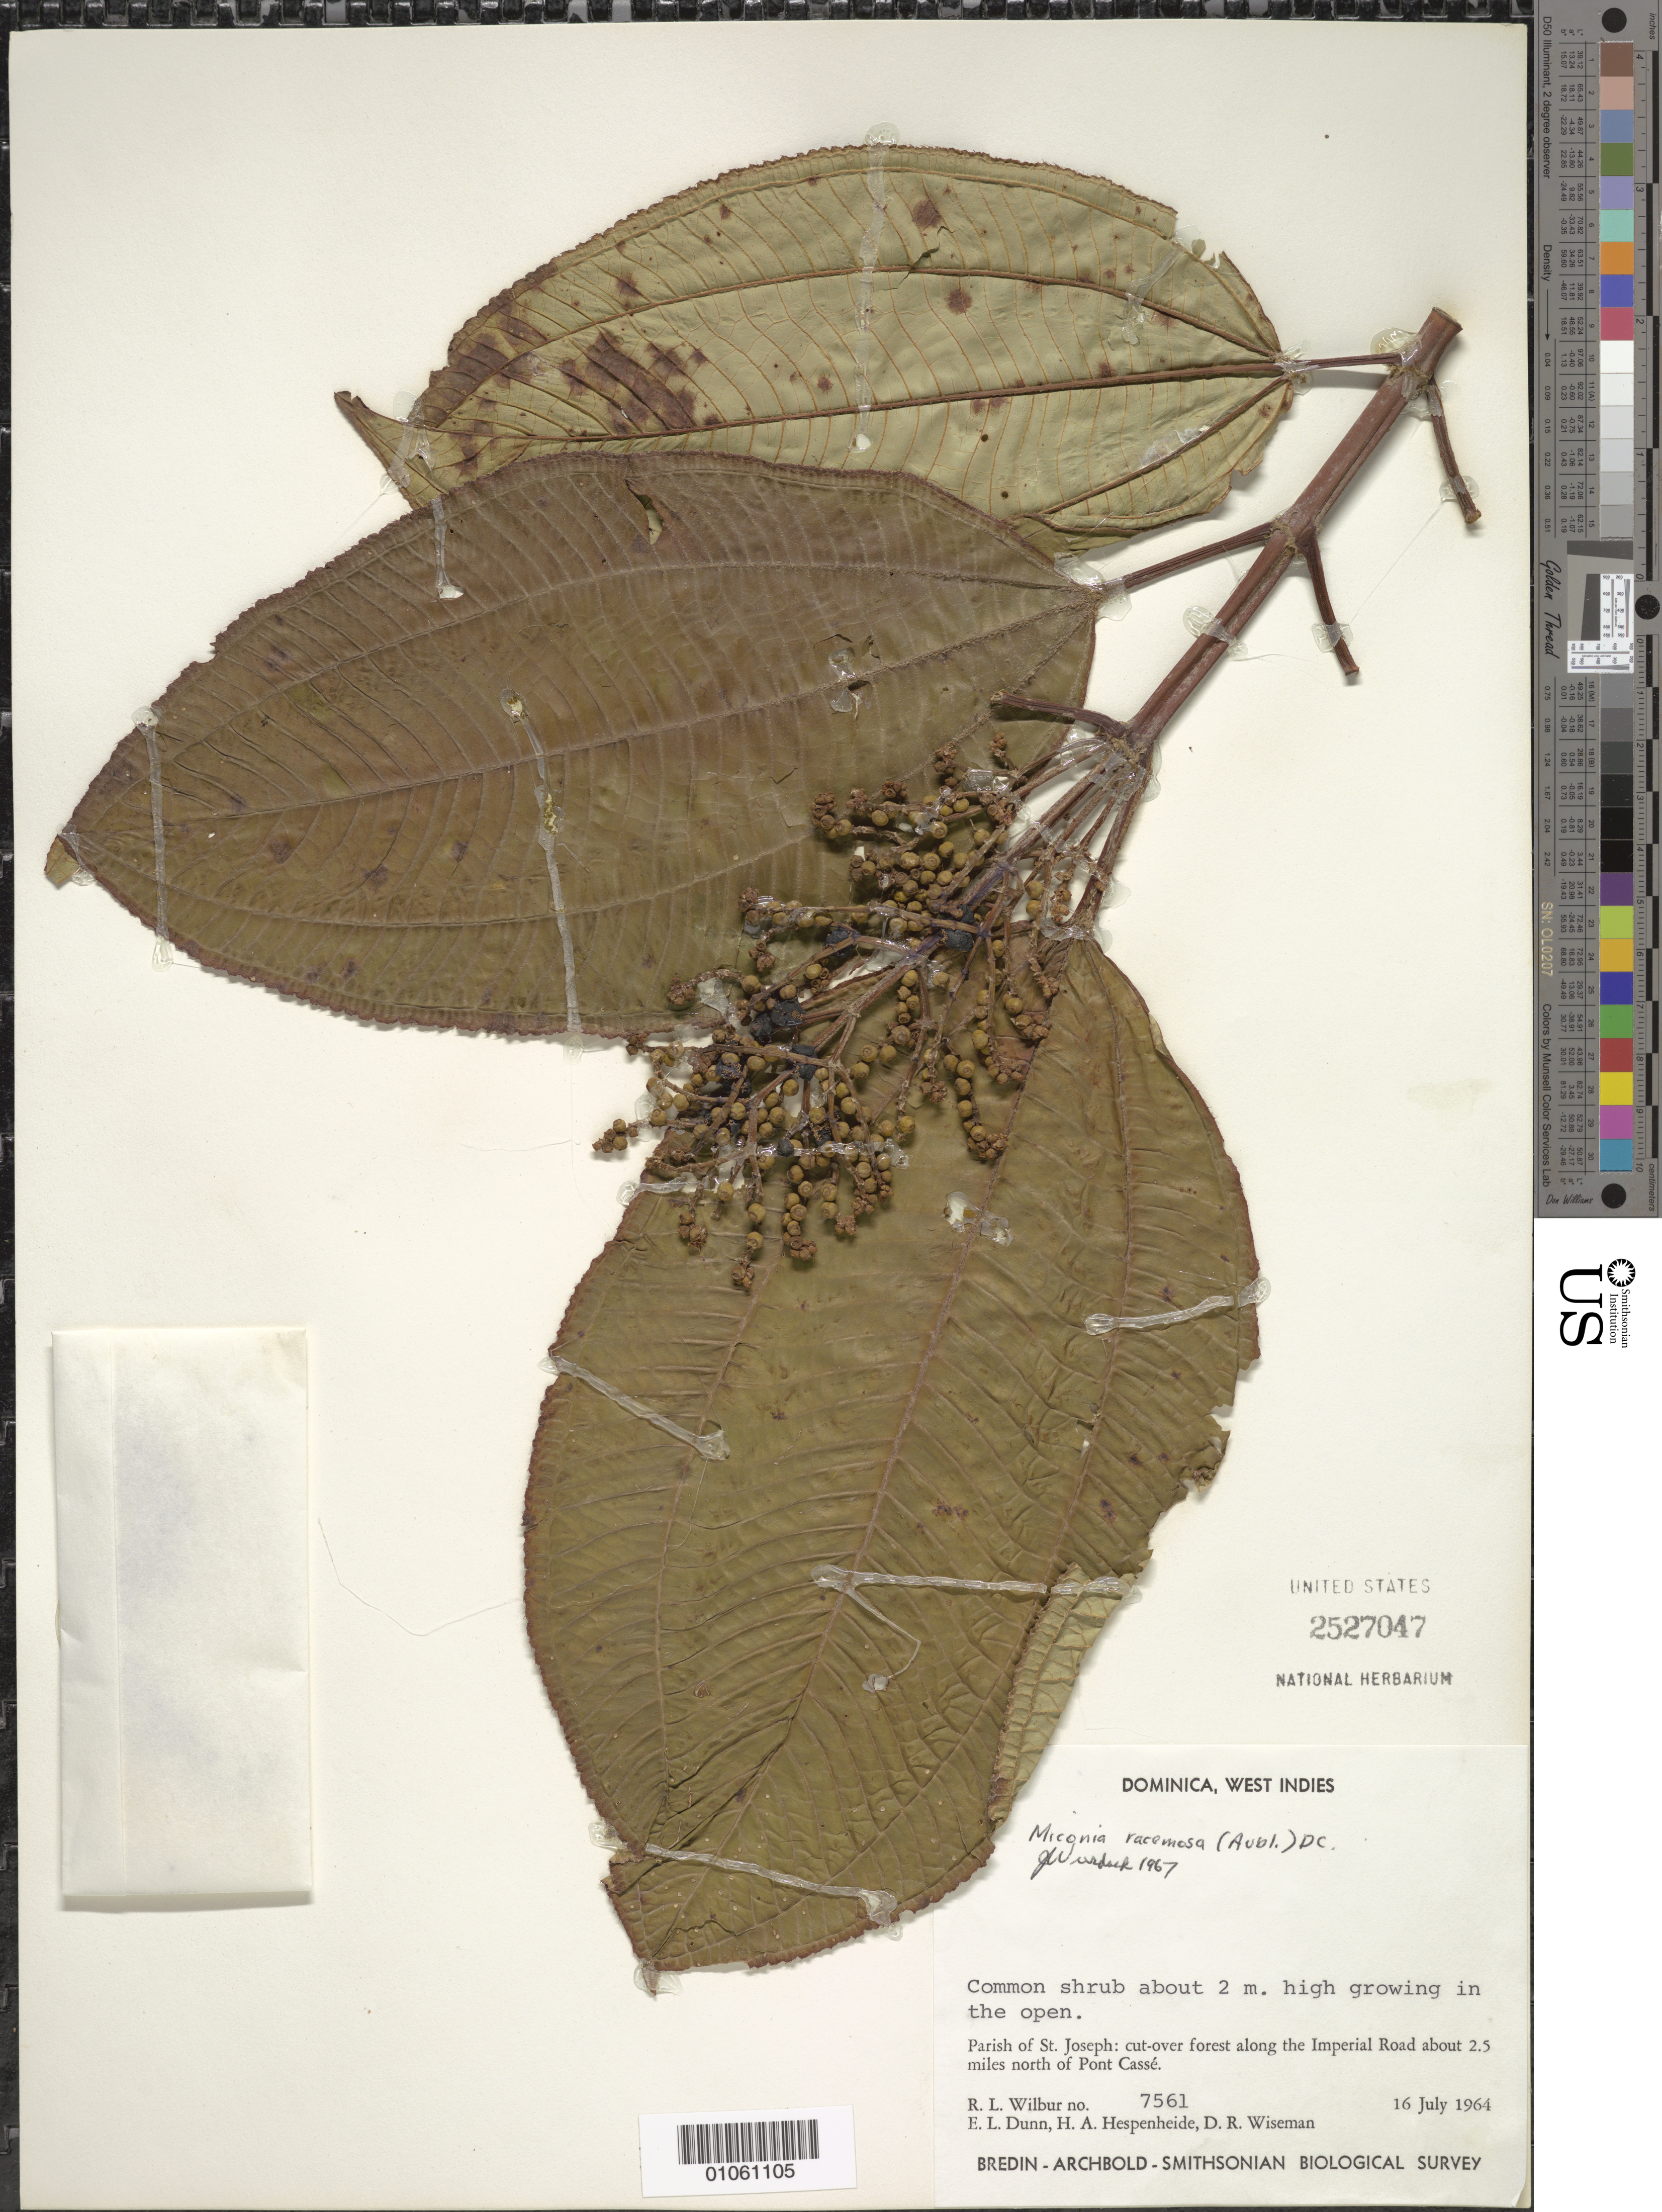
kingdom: Plantae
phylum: Tracheophyta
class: Magnoliopsida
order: Myrtales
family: Melastomataceae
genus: Miconia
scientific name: Miconia racemosa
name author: (Aubl.) DC.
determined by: Wurdack, John J., (US), US (UNITED STATES)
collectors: R. L. Wilbur, E. Dunn, H. A. Hespenheide & D. R. Wiseman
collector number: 7561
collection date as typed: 16 Jul 1964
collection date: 1964-07-16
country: Dominica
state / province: St. Joseph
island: Dominica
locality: Imperial Road, about 2.5 miles N of Pont Cassé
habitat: Cut-over forest along road; growing in the open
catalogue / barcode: US 2527047